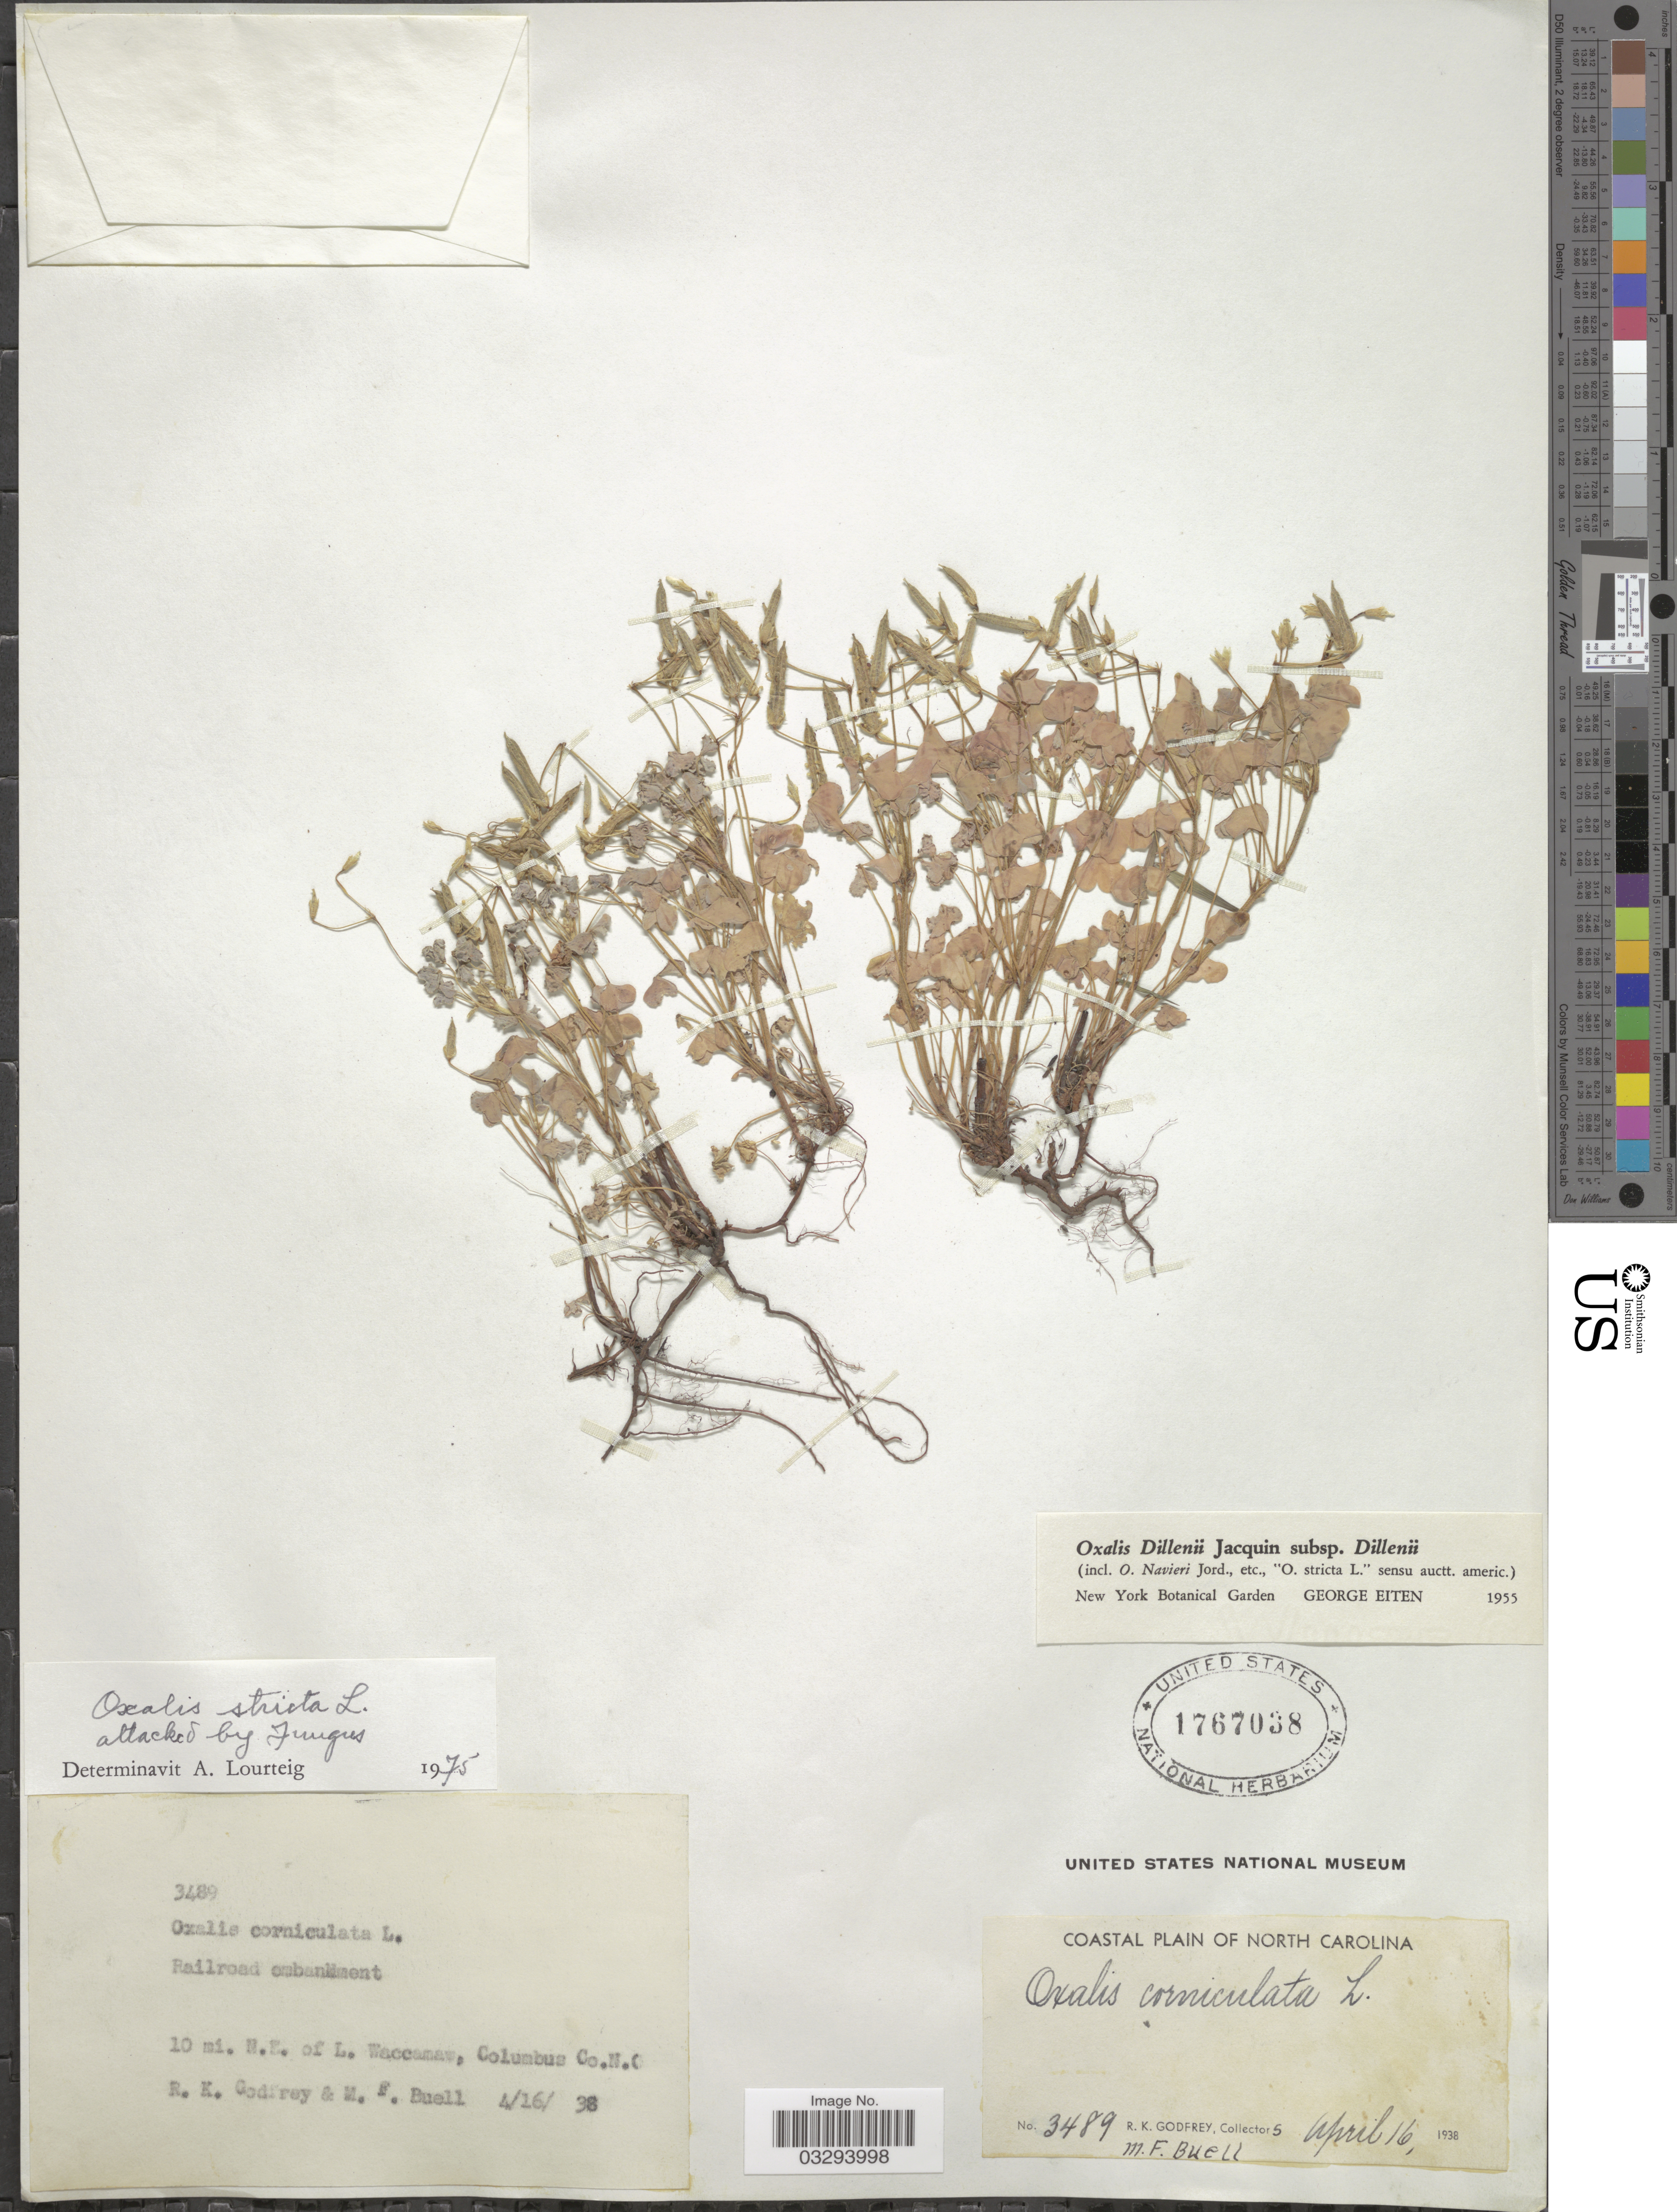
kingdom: Plantae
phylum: Tracheophyta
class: Magnoliopsida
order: Oxalidales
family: Oxalidaceae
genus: Oxalis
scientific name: Oxalis stricta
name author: L.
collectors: R. K. Godfrey & M. Buell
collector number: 3489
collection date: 1938-04-16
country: United States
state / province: North Carolina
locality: Coastal Plain of North Carolina. 10 mi. N.E. of L. Waccamaw, Columbus Co.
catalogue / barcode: US 1767038